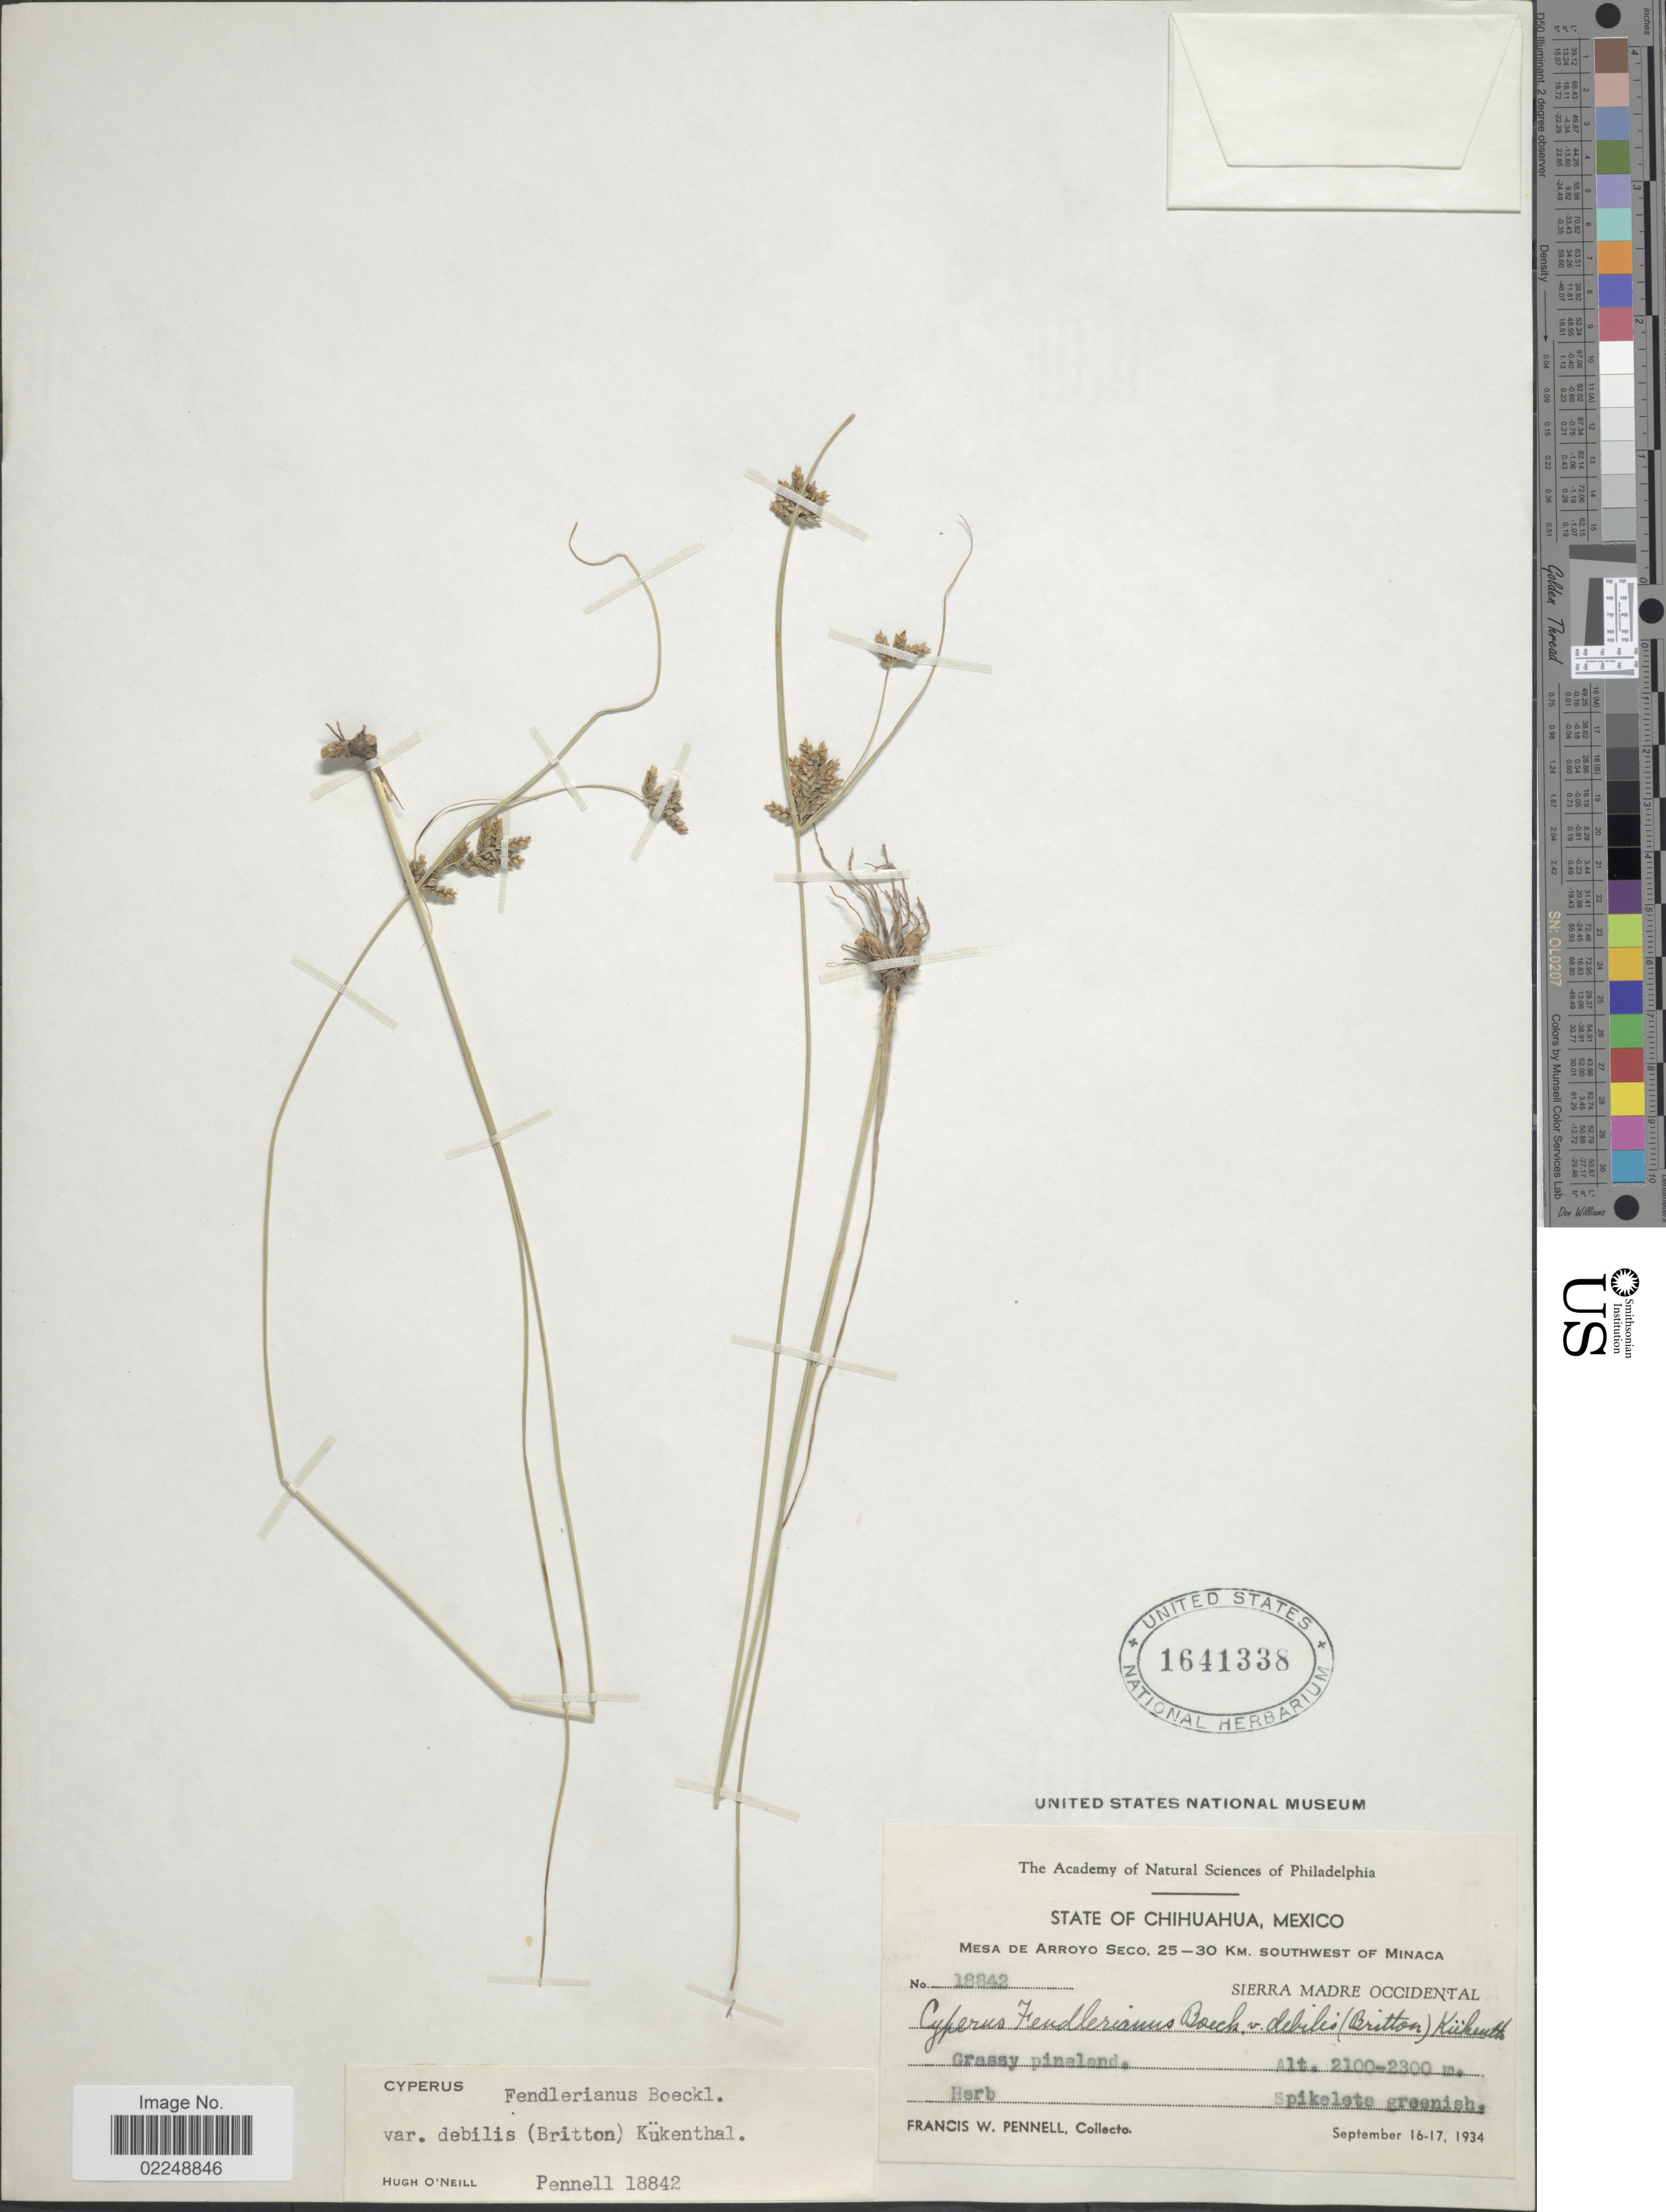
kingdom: Plantae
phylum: Tracheophyta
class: Liliopsida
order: Poales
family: Cyperaceae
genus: Cyperus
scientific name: Cyperus fendlerianus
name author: Boeckeler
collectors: F. W. Pennell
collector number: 18842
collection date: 1934-09-16/1934-09-17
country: Mexico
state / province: Chihuahua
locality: Mesa de Arroyo Seco, 25-30 km. Southwest of Minaca, Sierra Madre Occidental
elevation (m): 2100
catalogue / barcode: US 1641338